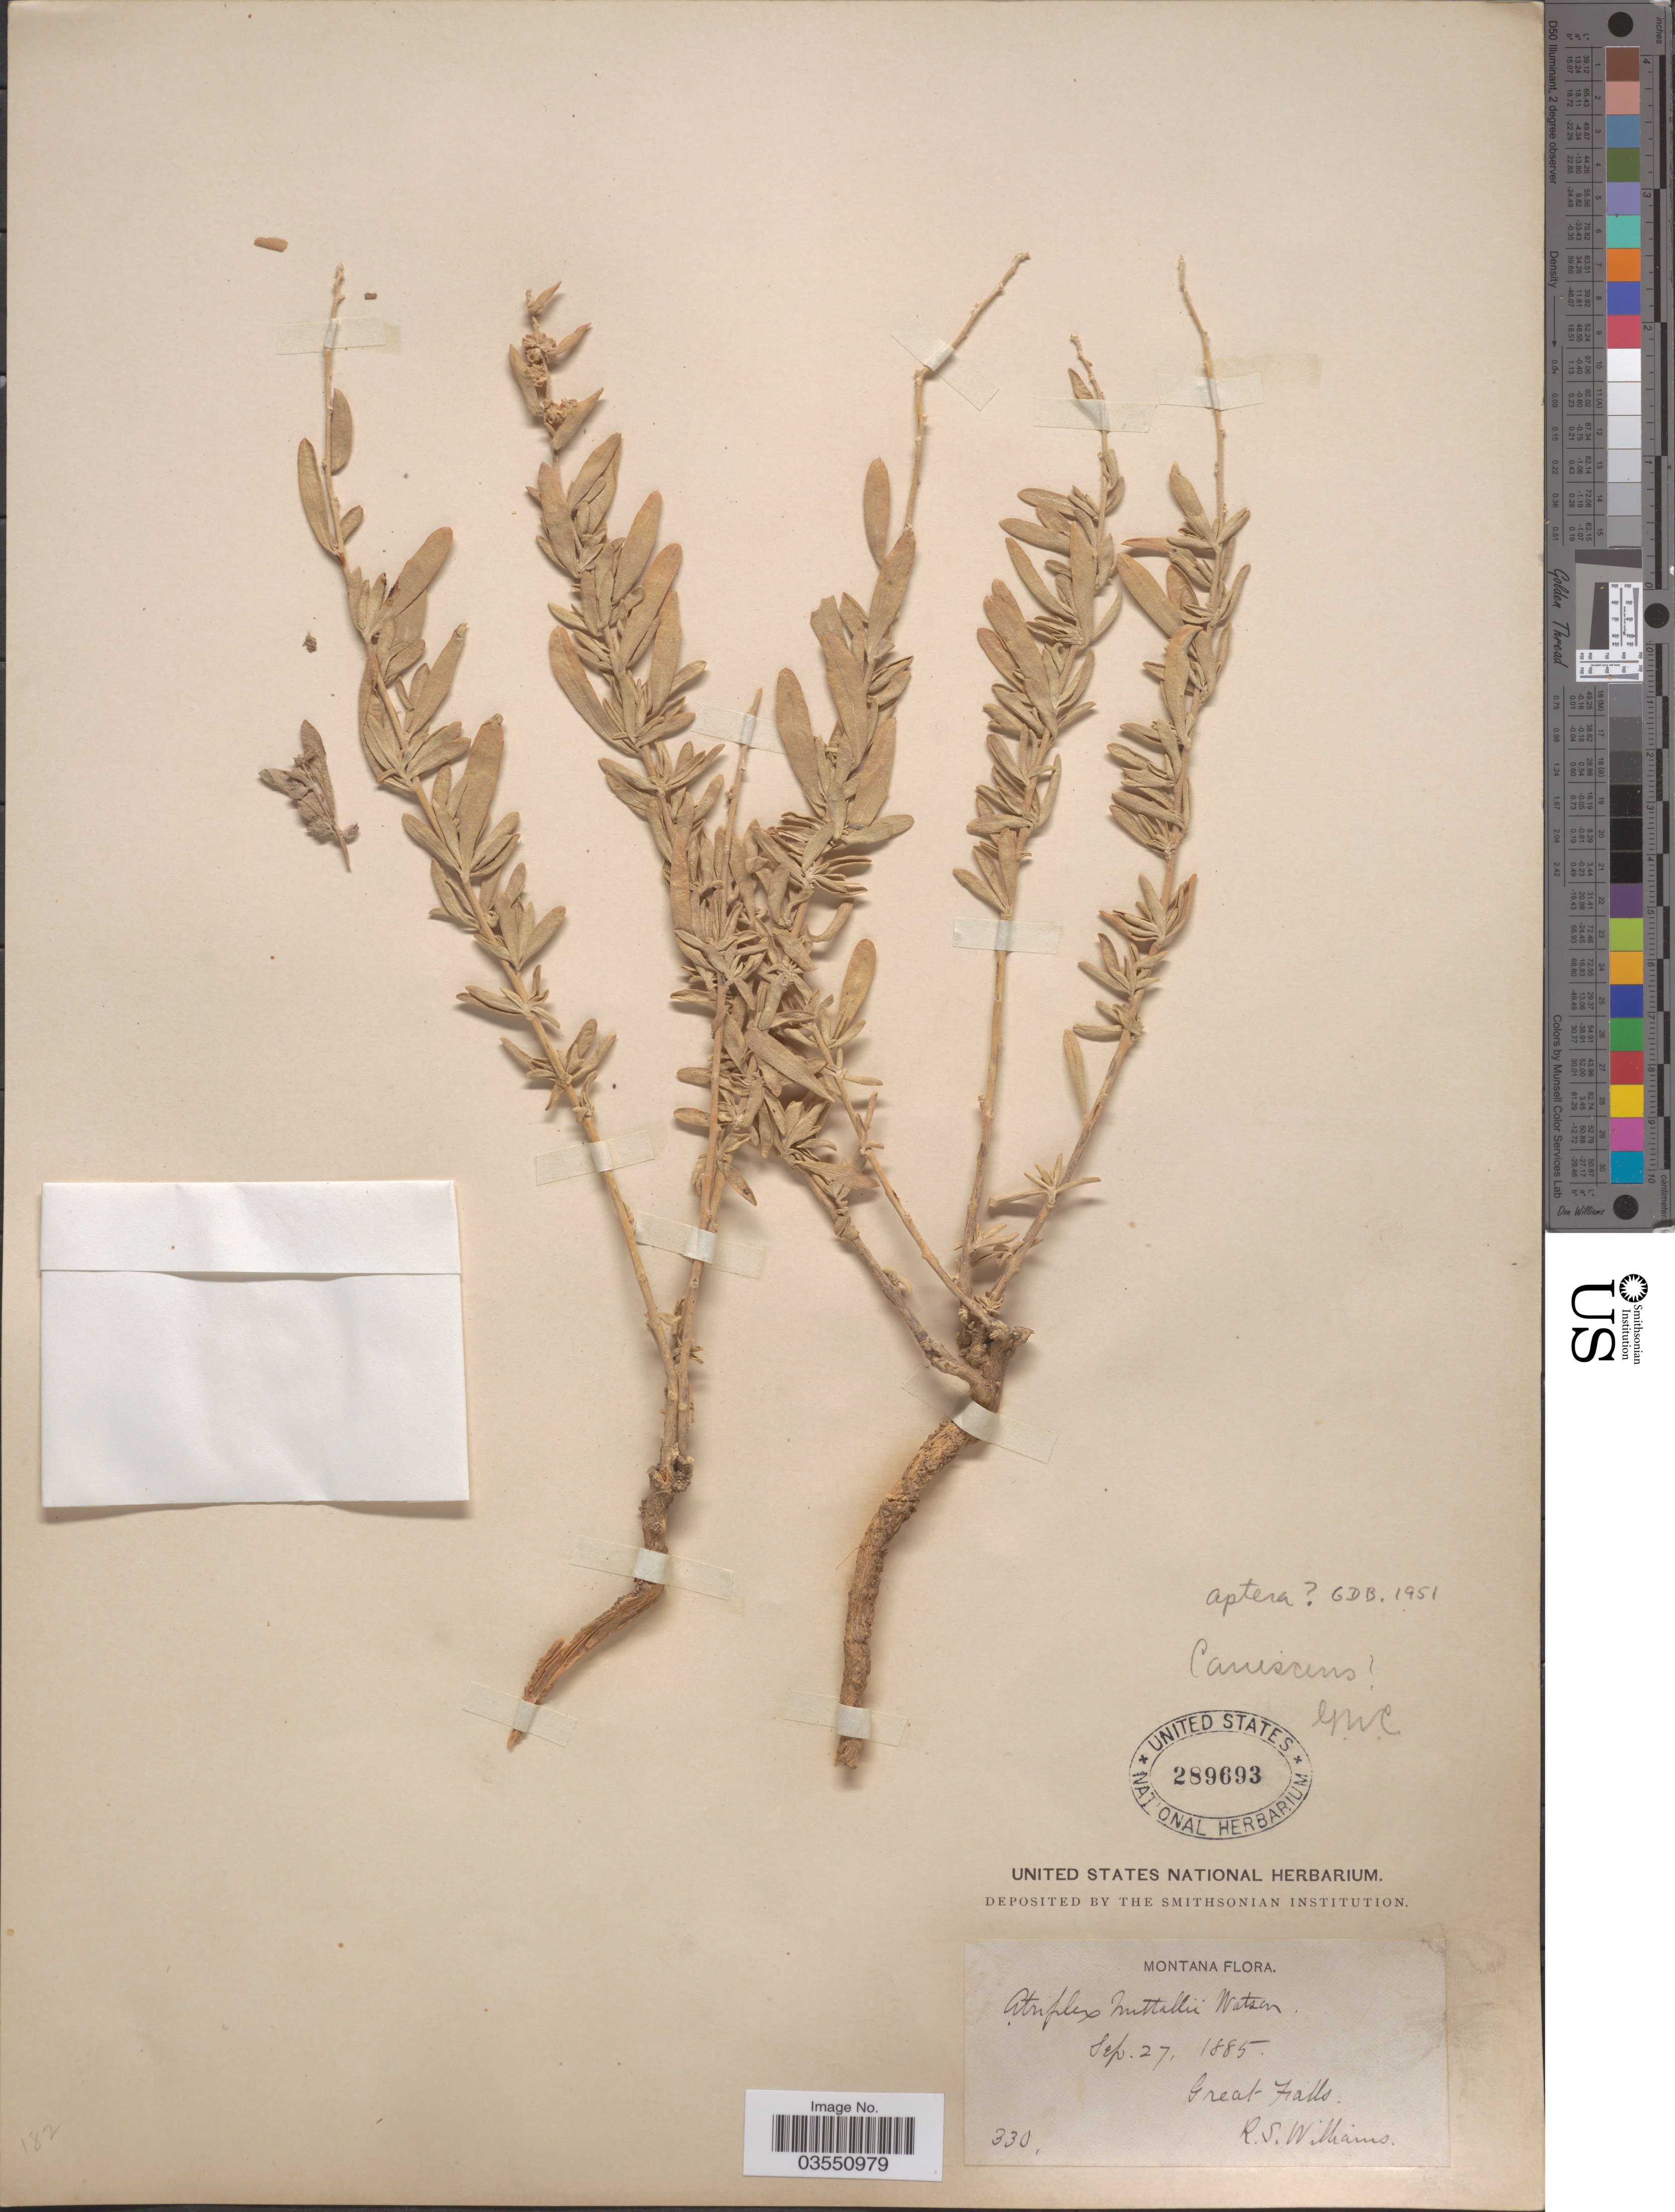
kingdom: Plantae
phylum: Tracheophyta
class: Magnoliopsida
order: Caryophyllales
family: Amaranthaceae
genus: Atriplex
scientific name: Atriplex aptera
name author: A. Nelson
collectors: R. S. Williams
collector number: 330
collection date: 1885-09-27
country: United States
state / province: Montana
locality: Great Falls.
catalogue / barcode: US 289693